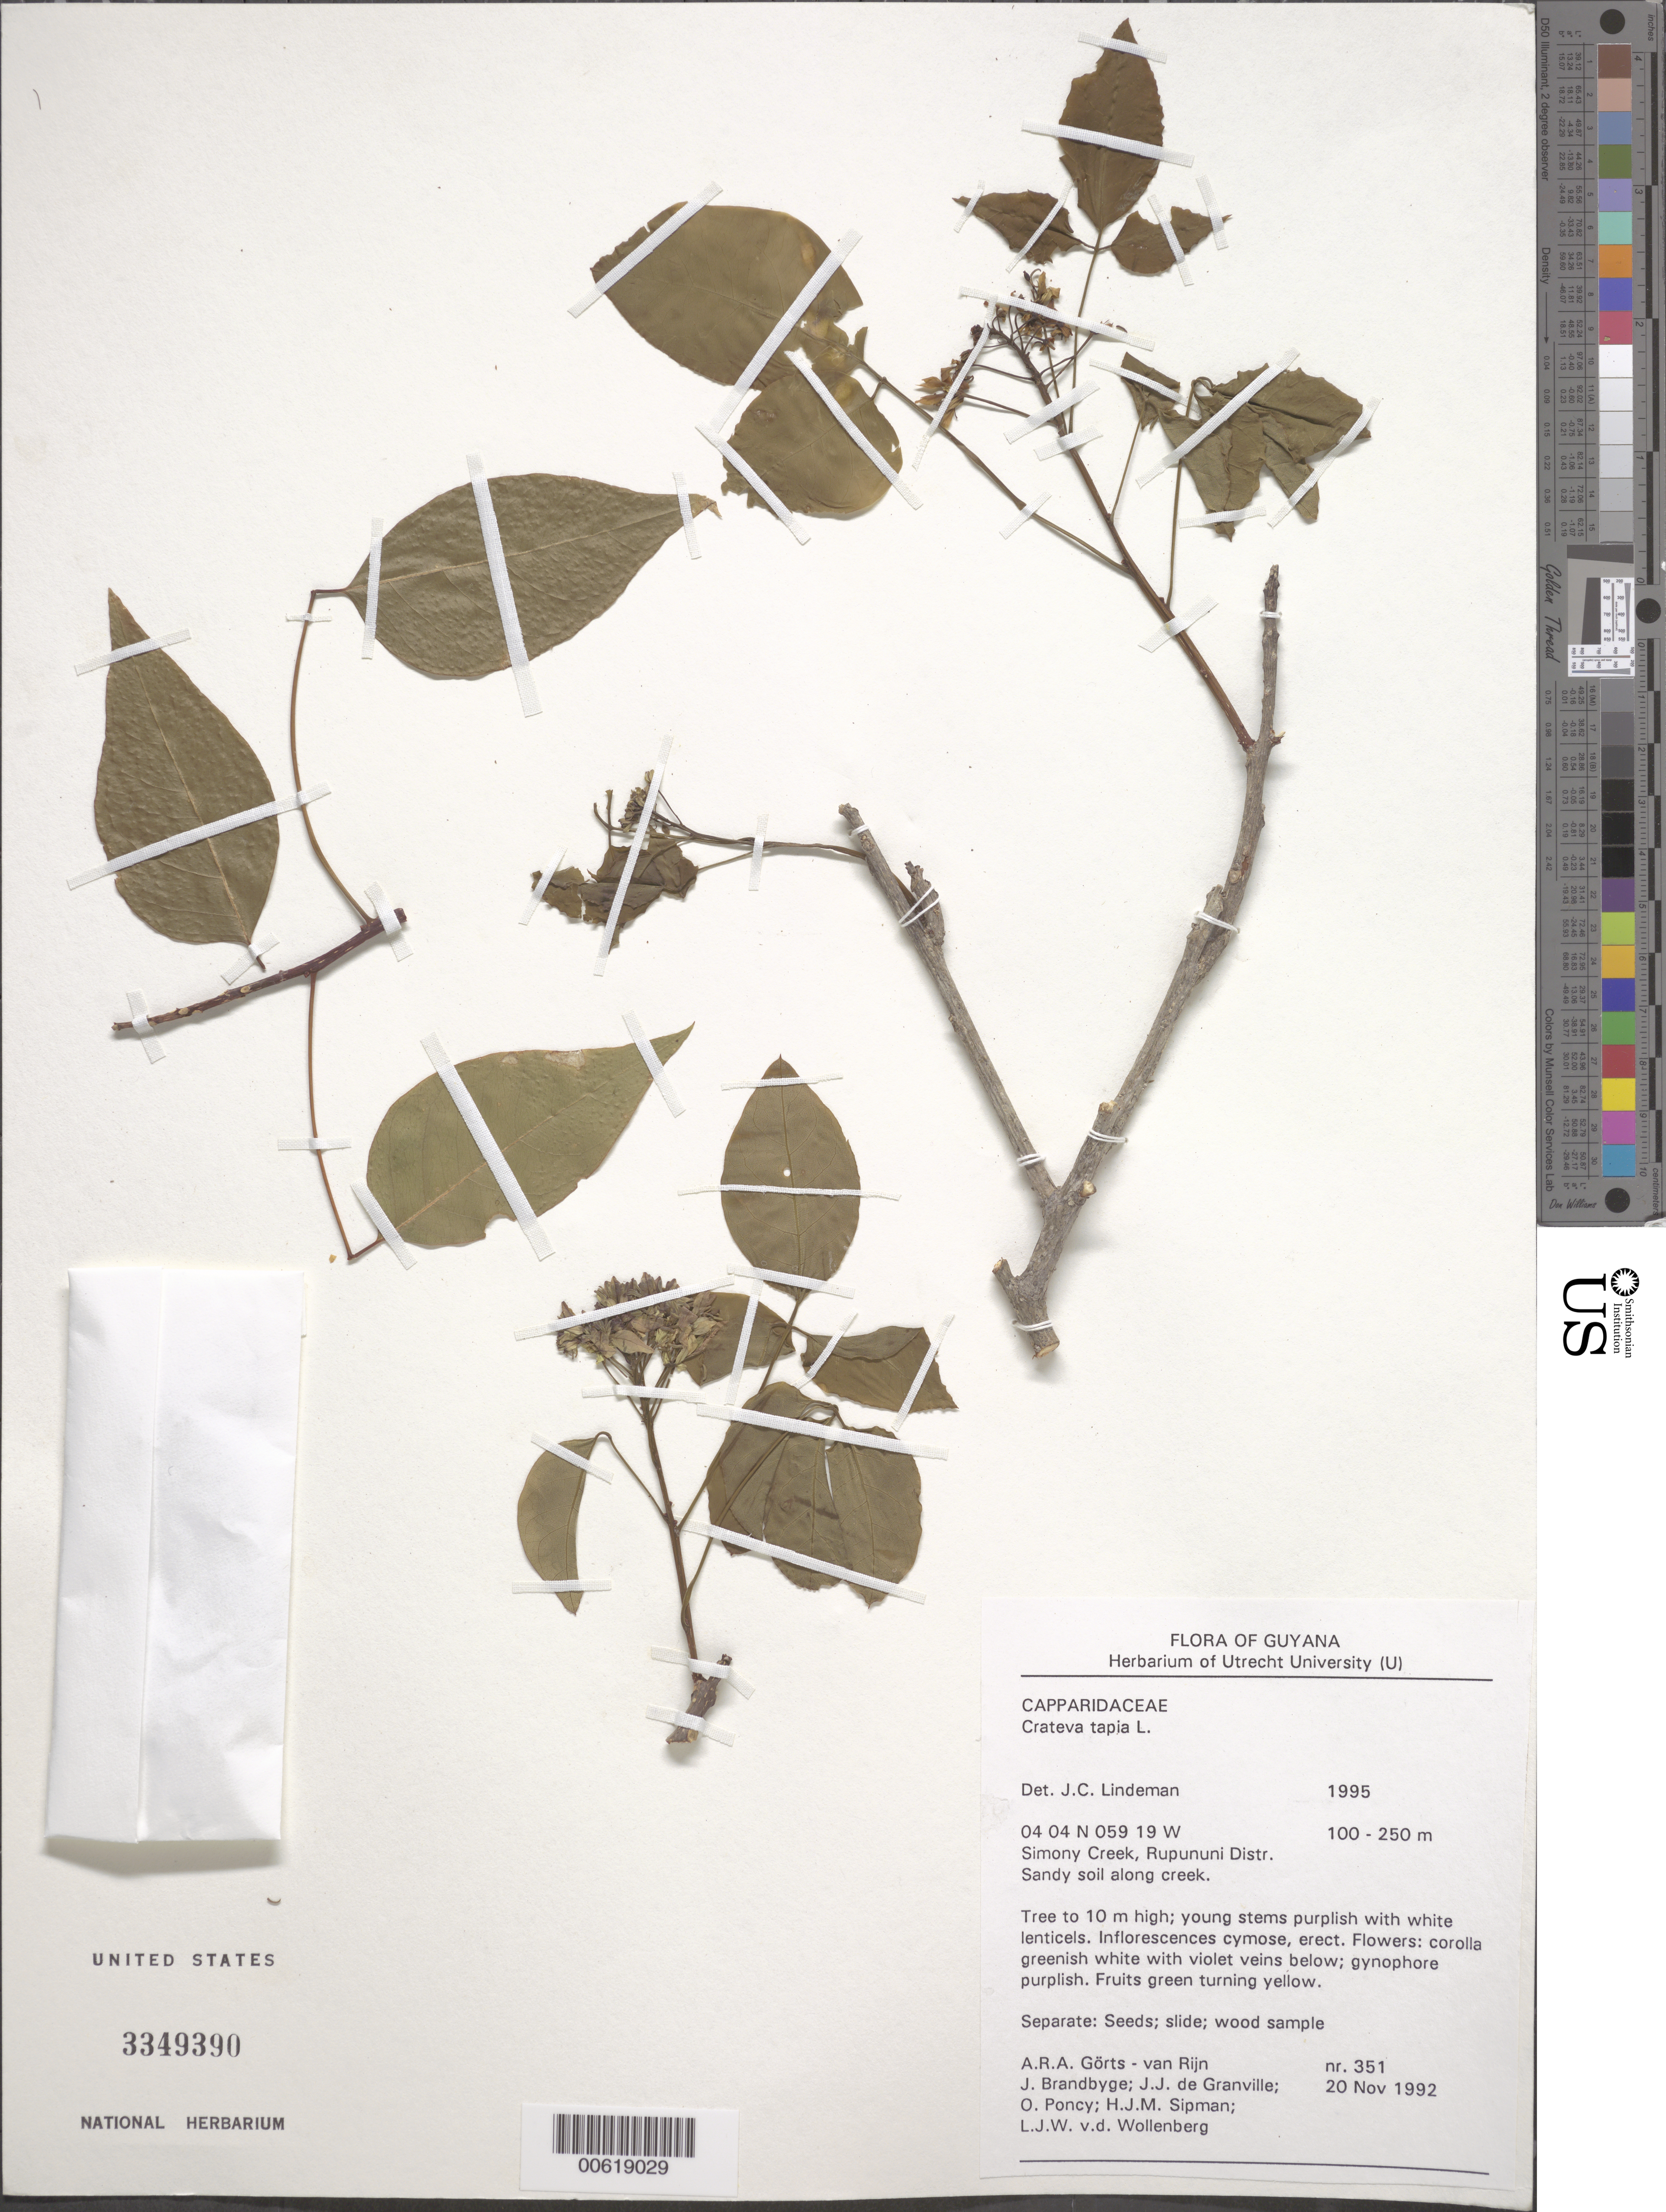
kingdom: Plantae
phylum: Tracheophyta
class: Magnoliopsida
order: Brassicales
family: Capparaceae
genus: Crateva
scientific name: Crateva tapia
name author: L.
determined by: Lindeman, J. C.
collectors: A. .R. A. Görts-van Rijn, J. Brandbyge, J.-J. de Granville, O. Poncy, H. J. M. Sipman & L. van der Wollenberg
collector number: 351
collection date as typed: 20-Nov-92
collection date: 1992-11-20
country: Guyana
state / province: U. Takutu-U. Essequibo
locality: Simony Creek, Rupununi Distr.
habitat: Sandy soil along creek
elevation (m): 100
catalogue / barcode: US 3349390